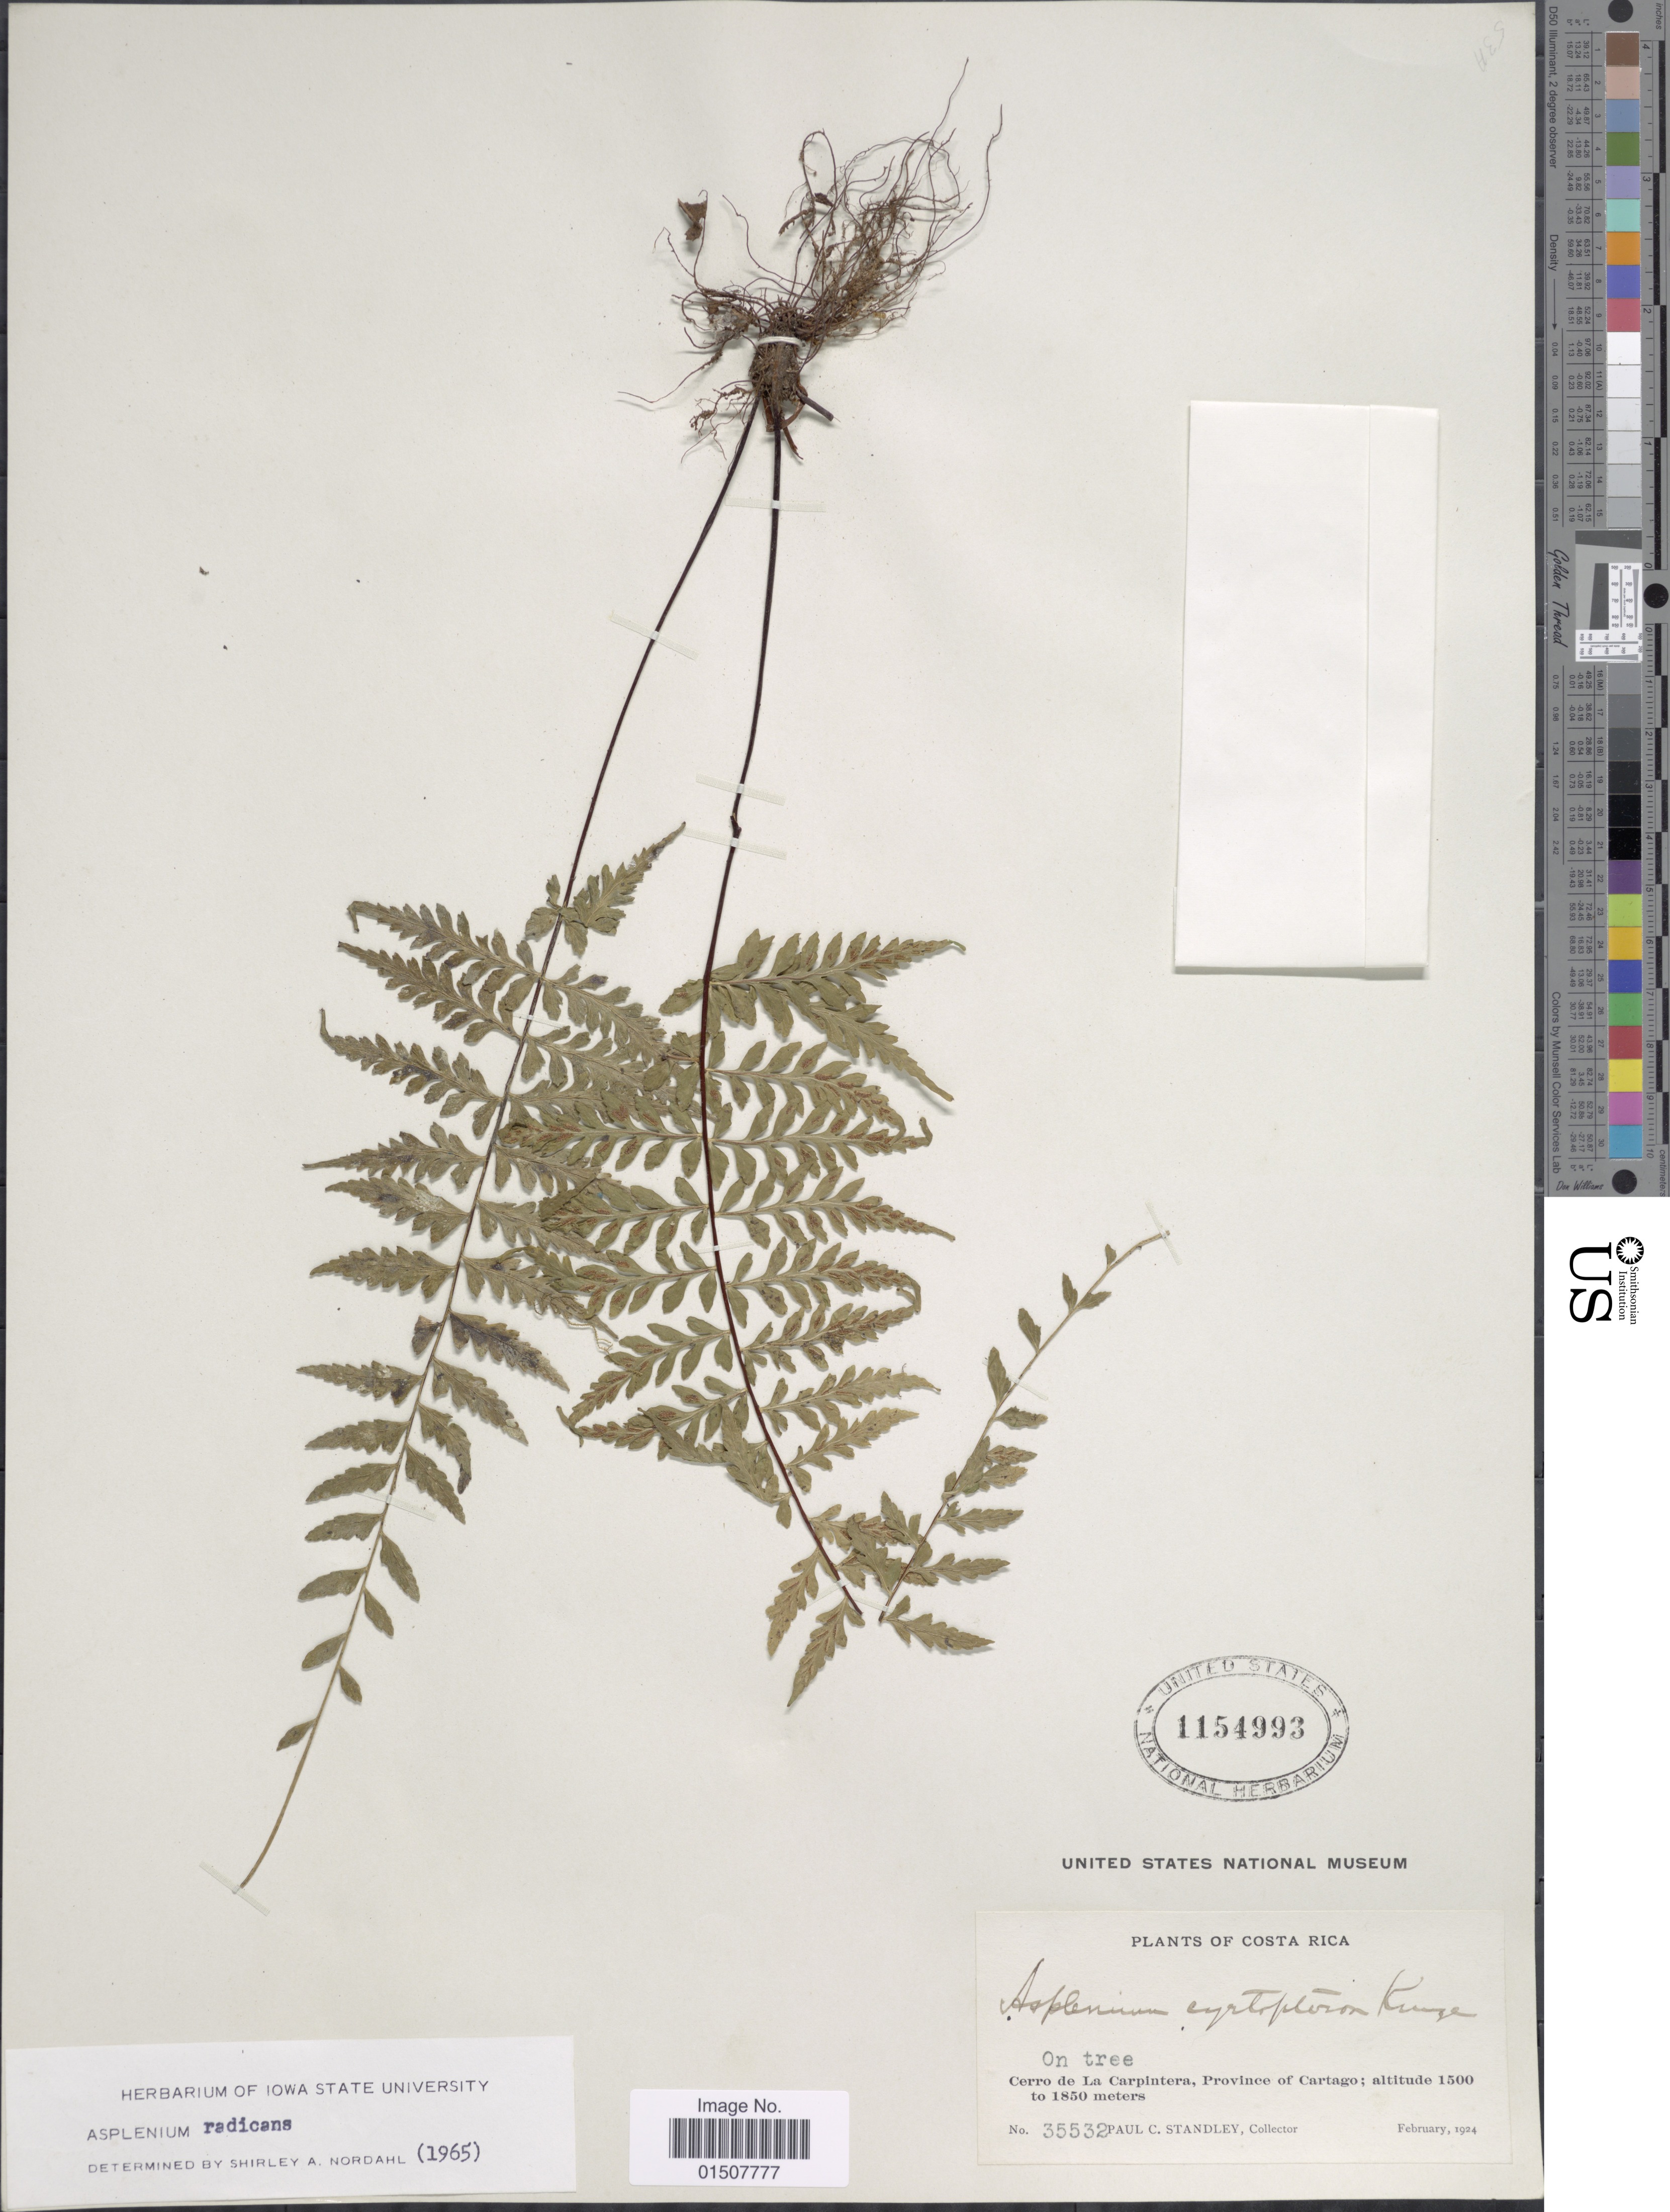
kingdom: Plantae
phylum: Tracheophyta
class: Polypodiopsida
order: Polypodiales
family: Aspleniaceae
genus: Asplenium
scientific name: Asplenium radicans var. radicans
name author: L.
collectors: P. C. Standley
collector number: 35532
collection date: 1924-02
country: Costa Rica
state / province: Cartago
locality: Cerro de La Carpintera, Province of Cartago.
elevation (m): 1500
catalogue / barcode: US 1154993